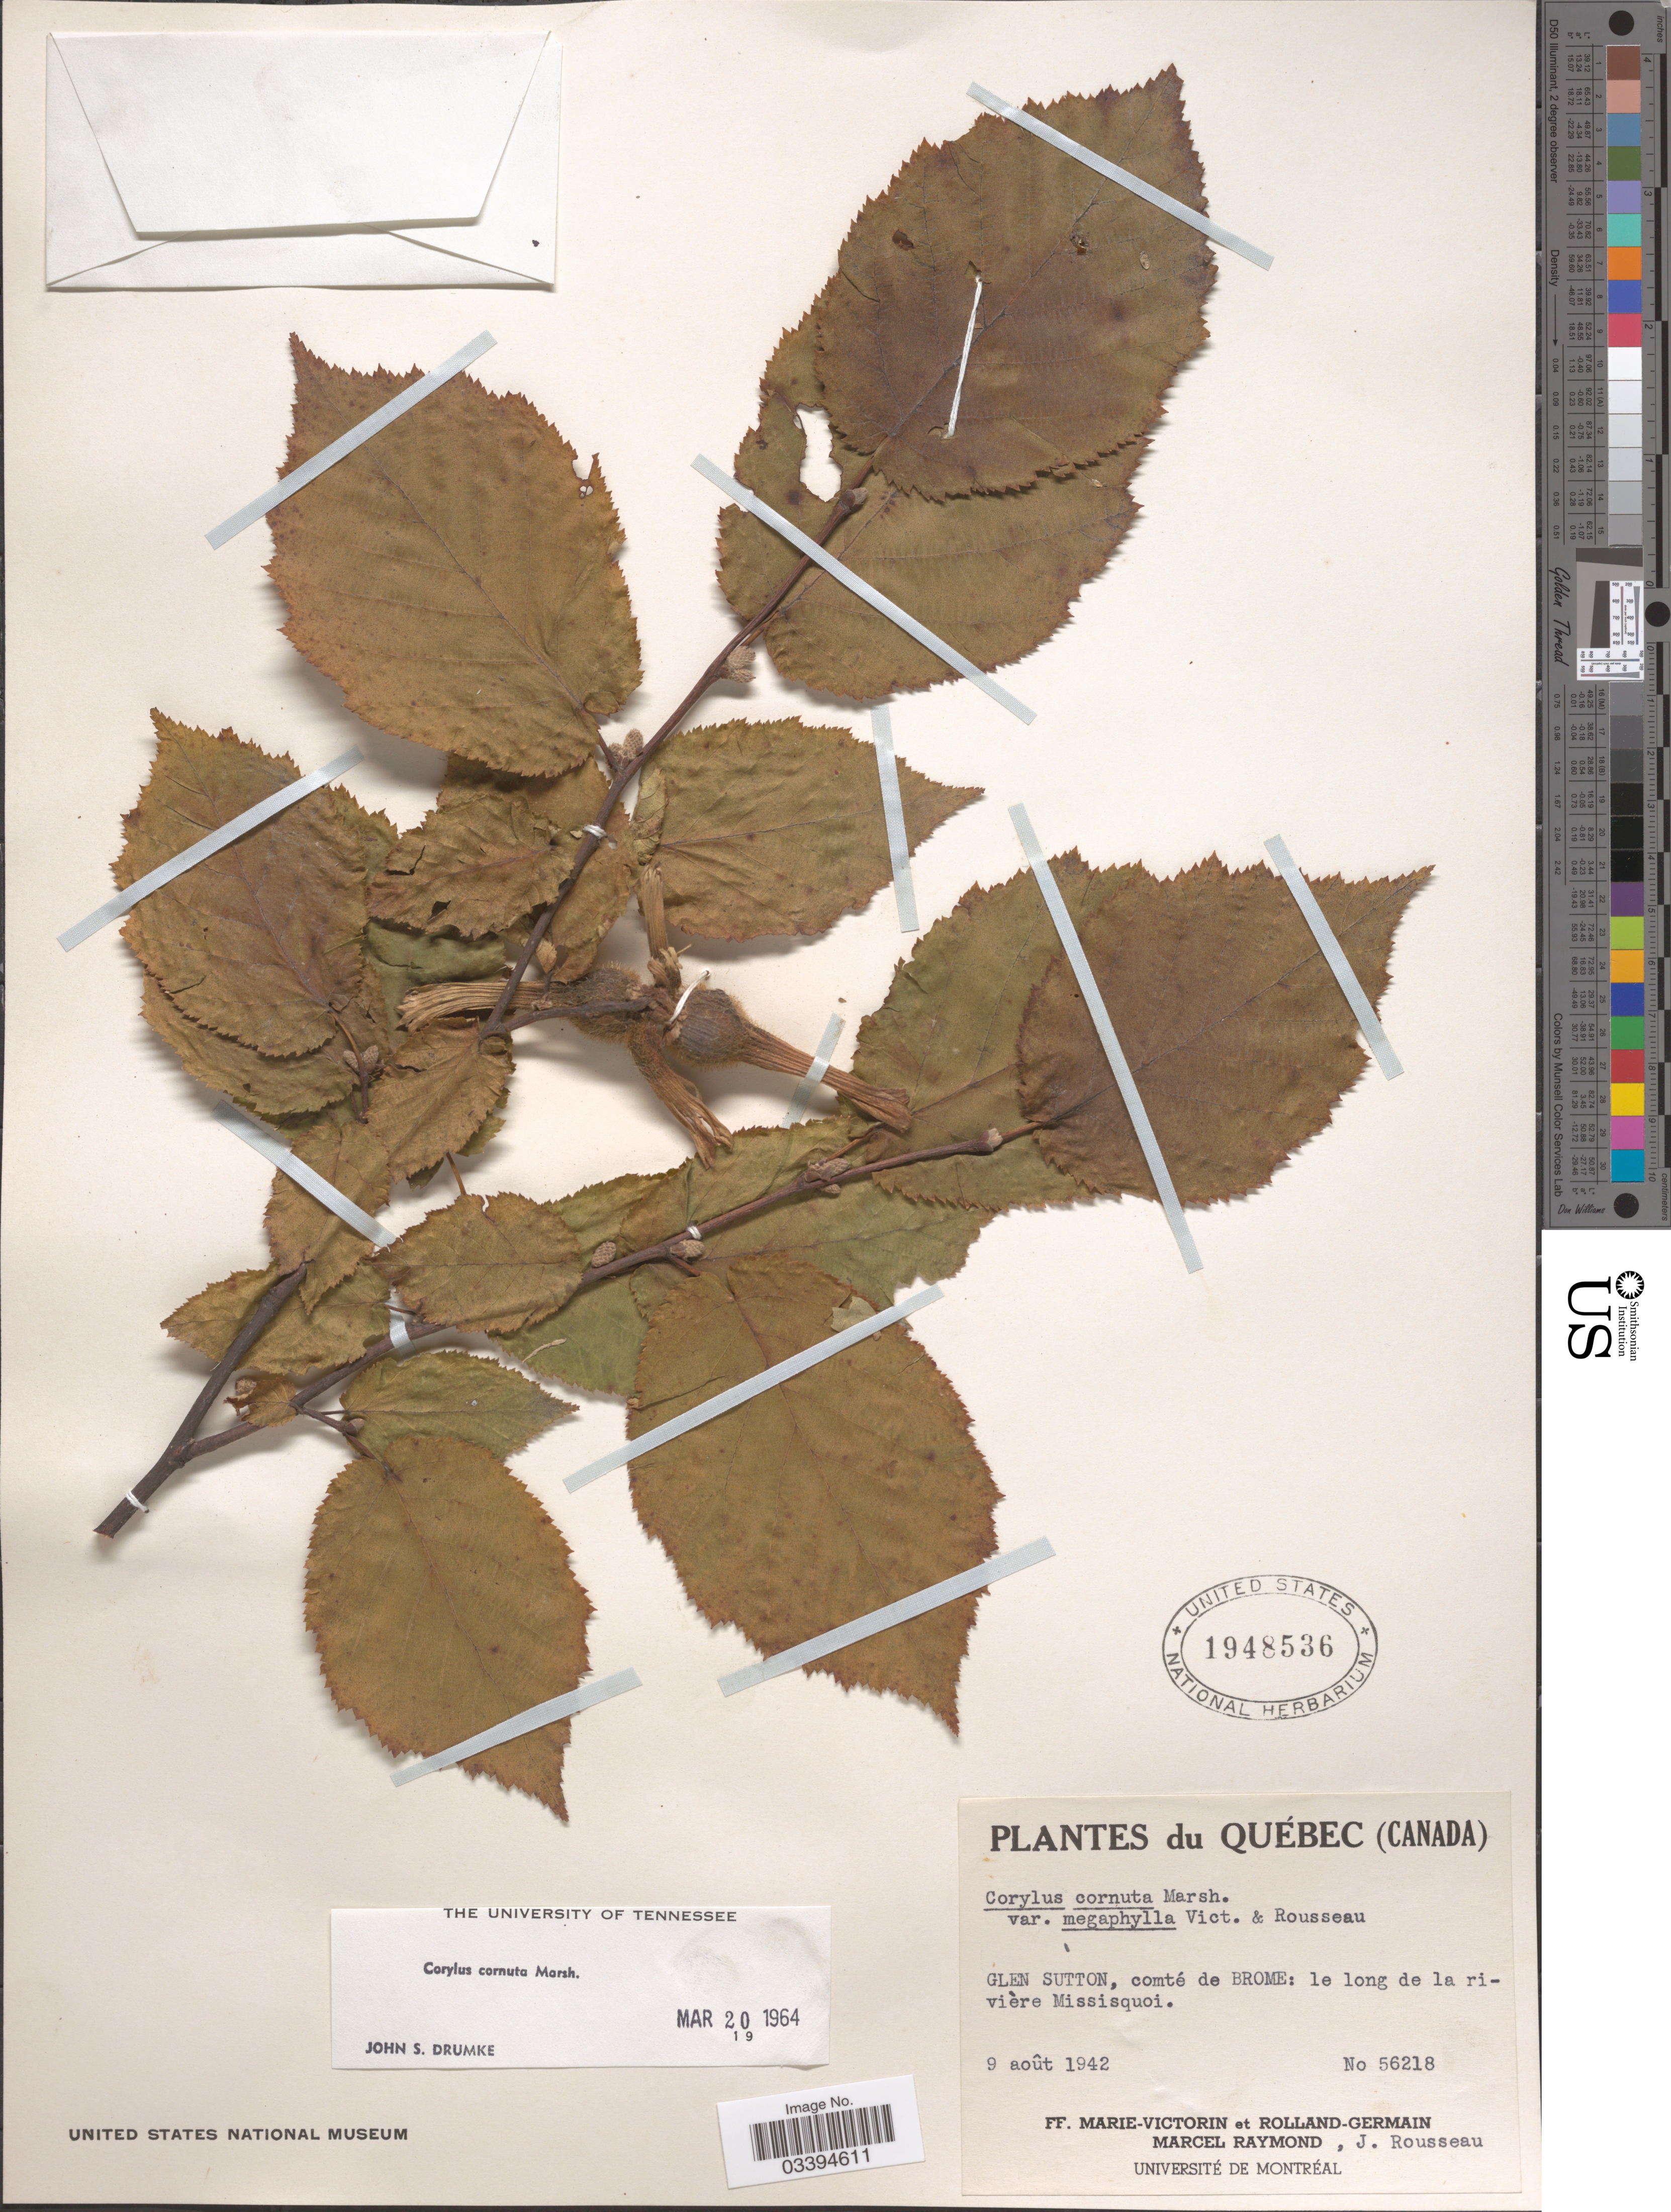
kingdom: Plantae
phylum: Tracheophyta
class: Magnoliopsida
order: Fagales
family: Betulaceae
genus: Corylus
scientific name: Corylus cornuta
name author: Marshall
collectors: F. Marie-Victorin, Rolland-Germain, M. Raymond & J. Rousseau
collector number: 56218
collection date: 1942-08-09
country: Canada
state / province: Quebec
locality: Glen Sutton, comté de Brome: le long de la rivière Missisquoi.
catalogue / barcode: US 1948536